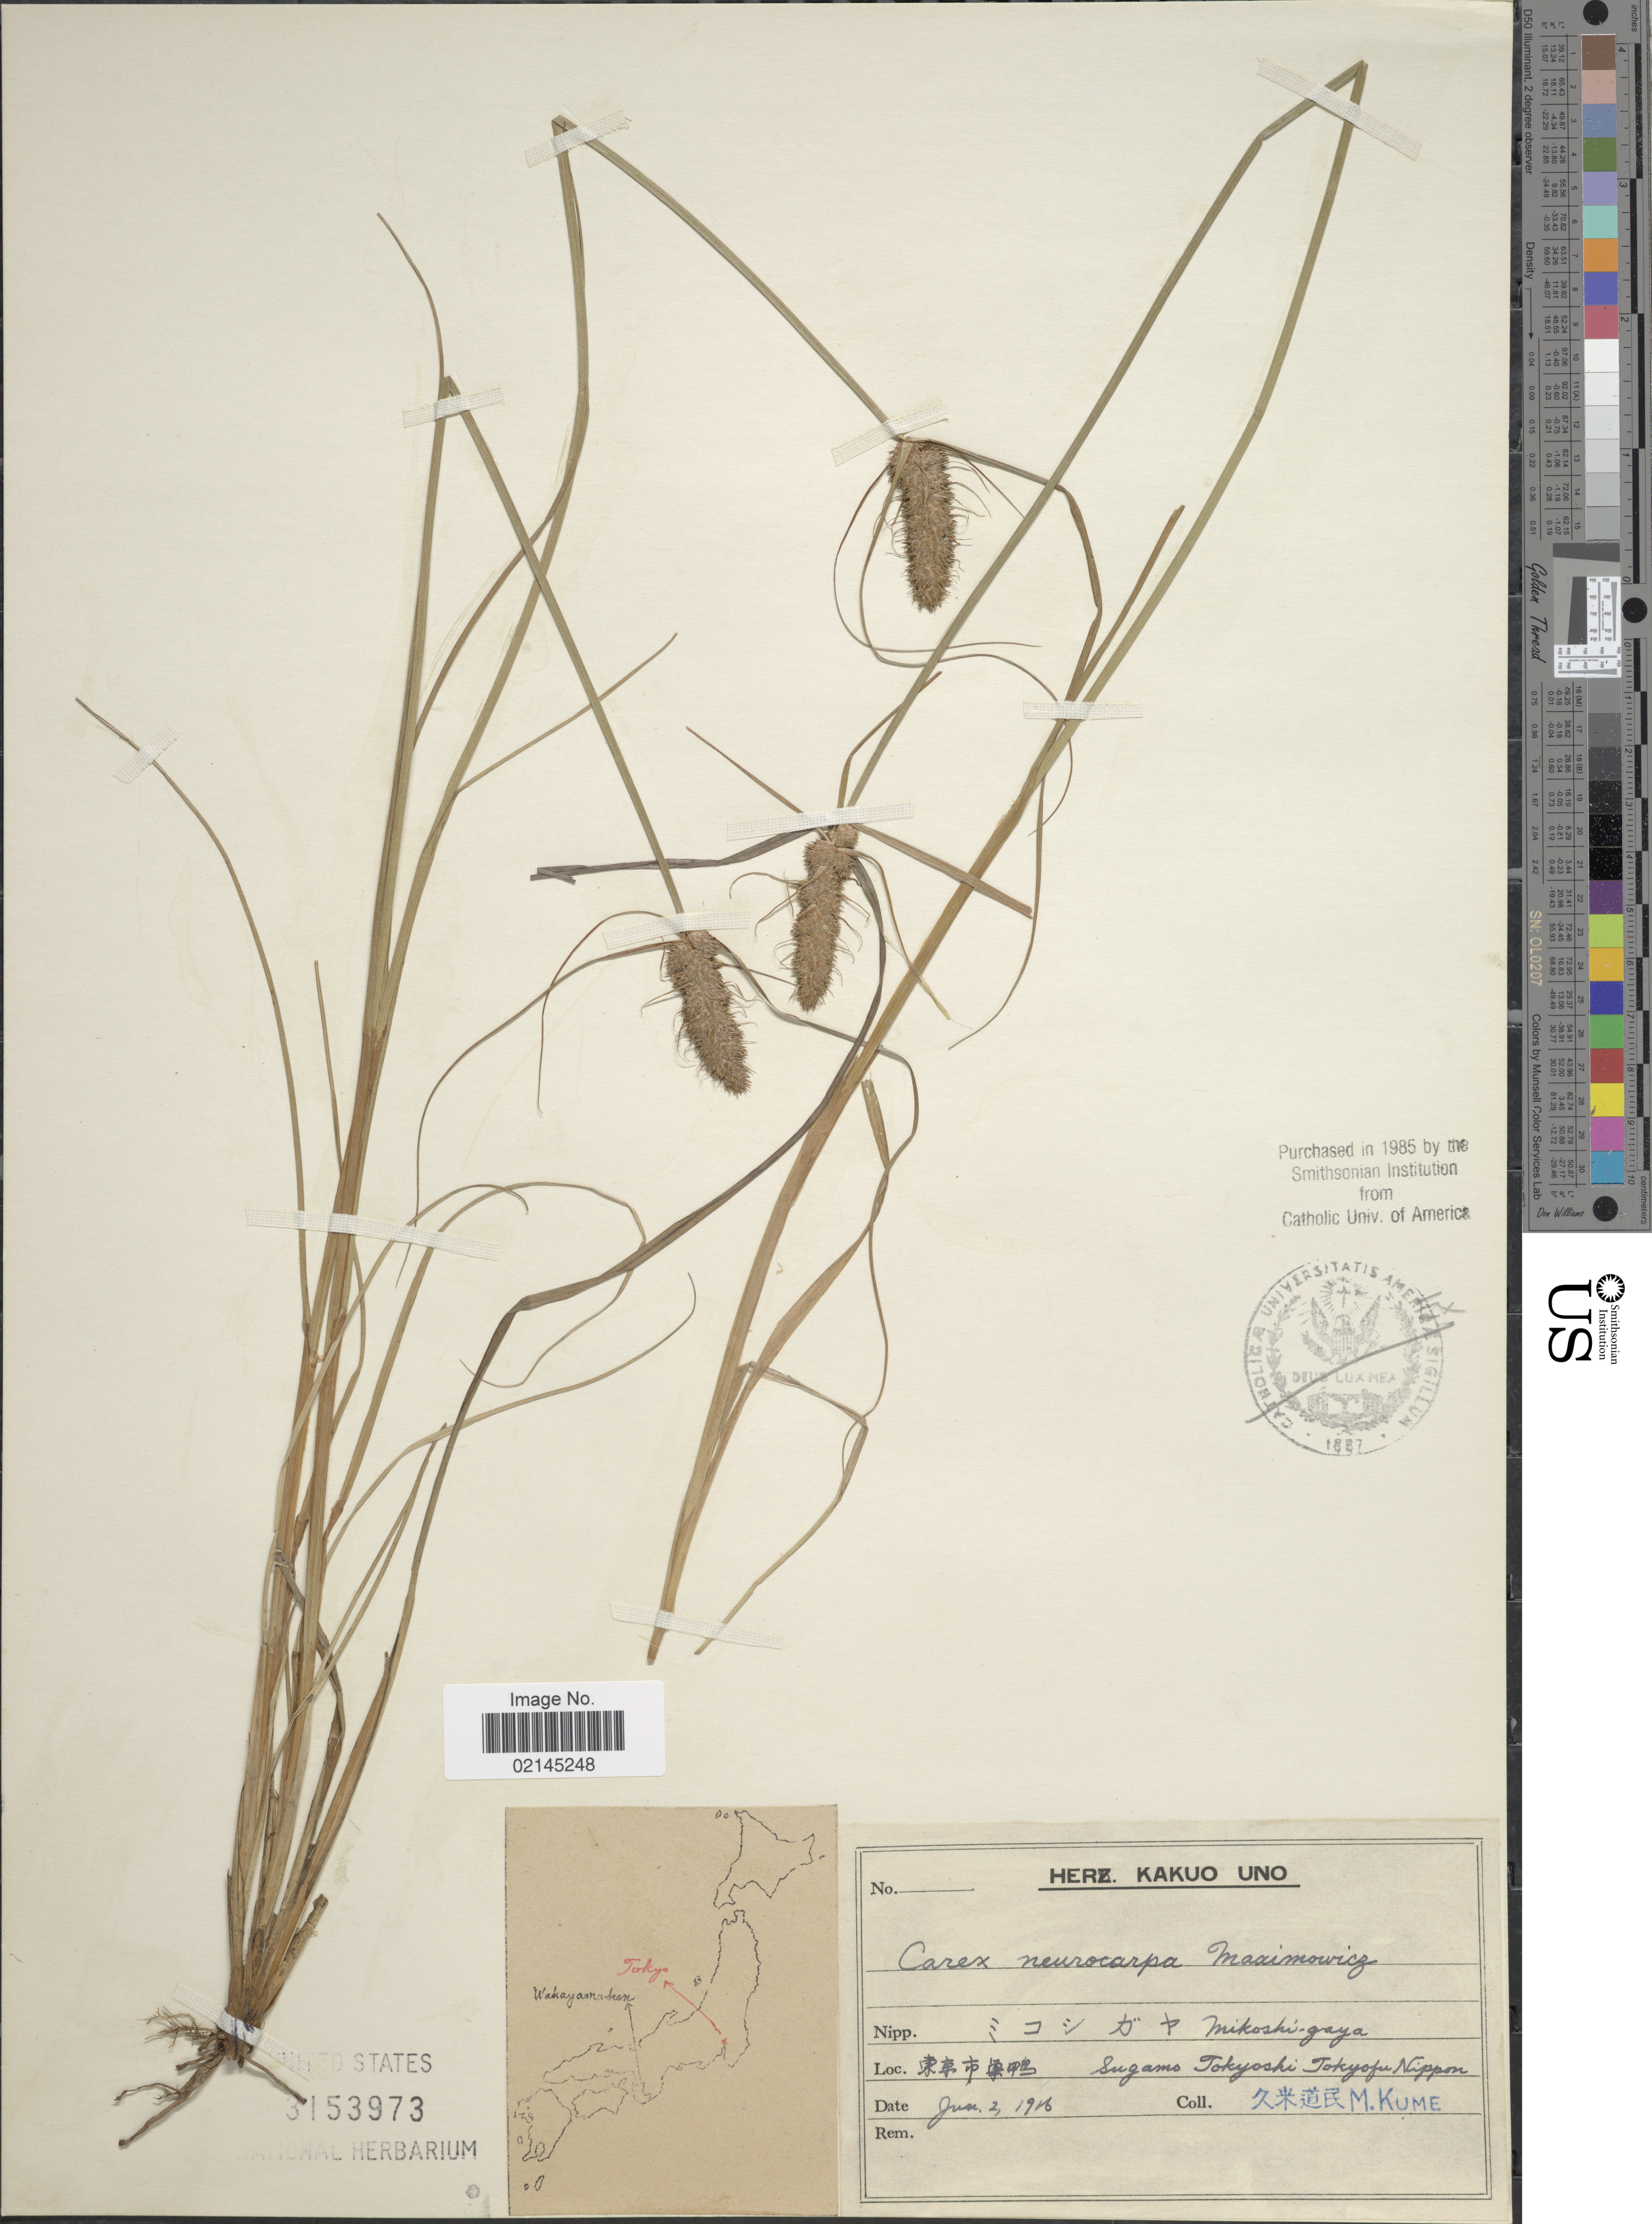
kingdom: Plantae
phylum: Tracheophyta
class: Liliopsida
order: Poales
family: Cyperaceae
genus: Carex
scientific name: Carex neurocarpa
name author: Maxim.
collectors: M. Kume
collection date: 1916-06-02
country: Japan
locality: Sugamo Tokyoshi Tokyofu Nippon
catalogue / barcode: US 3153973